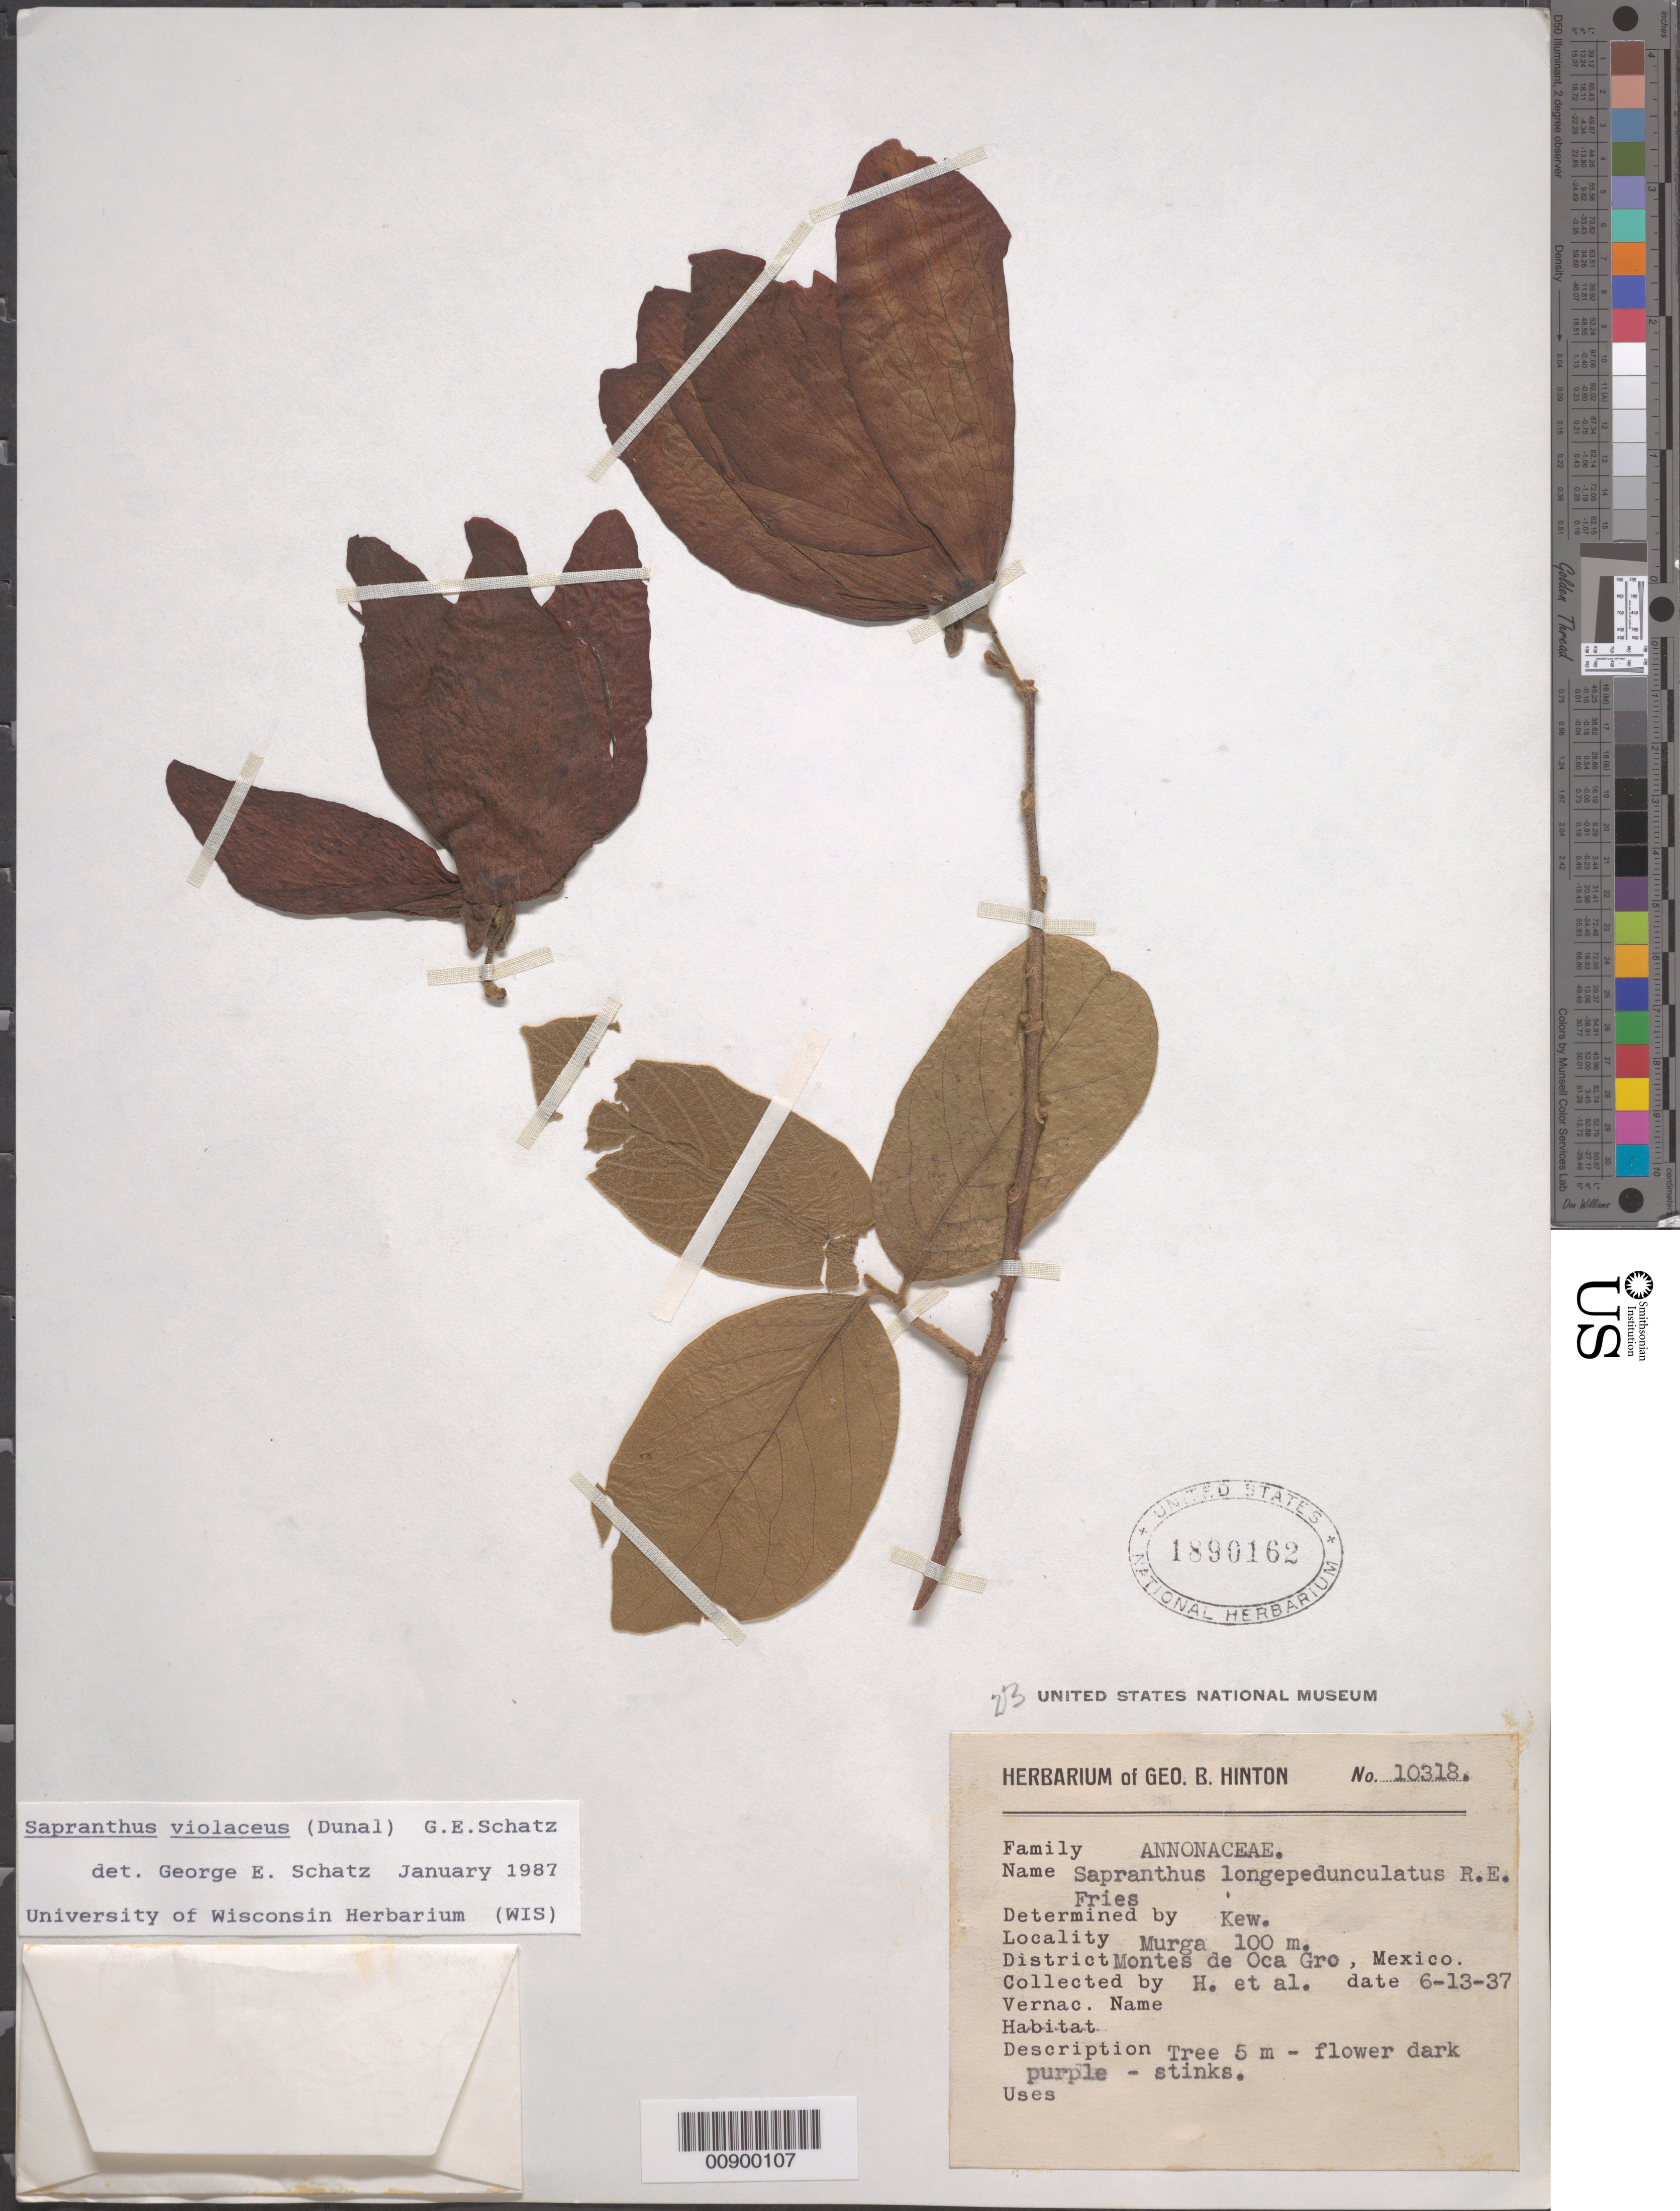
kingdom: Plantae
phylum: Tracheophyta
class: Magnoliopsida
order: Magnoliales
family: Annonaceae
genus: Sapranthus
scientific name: Sapranthus violaceus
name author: (Dunal) Saff.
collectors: G. B. Hinton & et al.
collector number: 10318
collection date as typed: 13 Jun 1937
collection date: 1937-06-13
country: Mexico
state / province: Guerrero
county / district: Montes de Oca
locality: Murga, District Montes de Oca, Guerrero.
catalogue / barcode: US 1890162